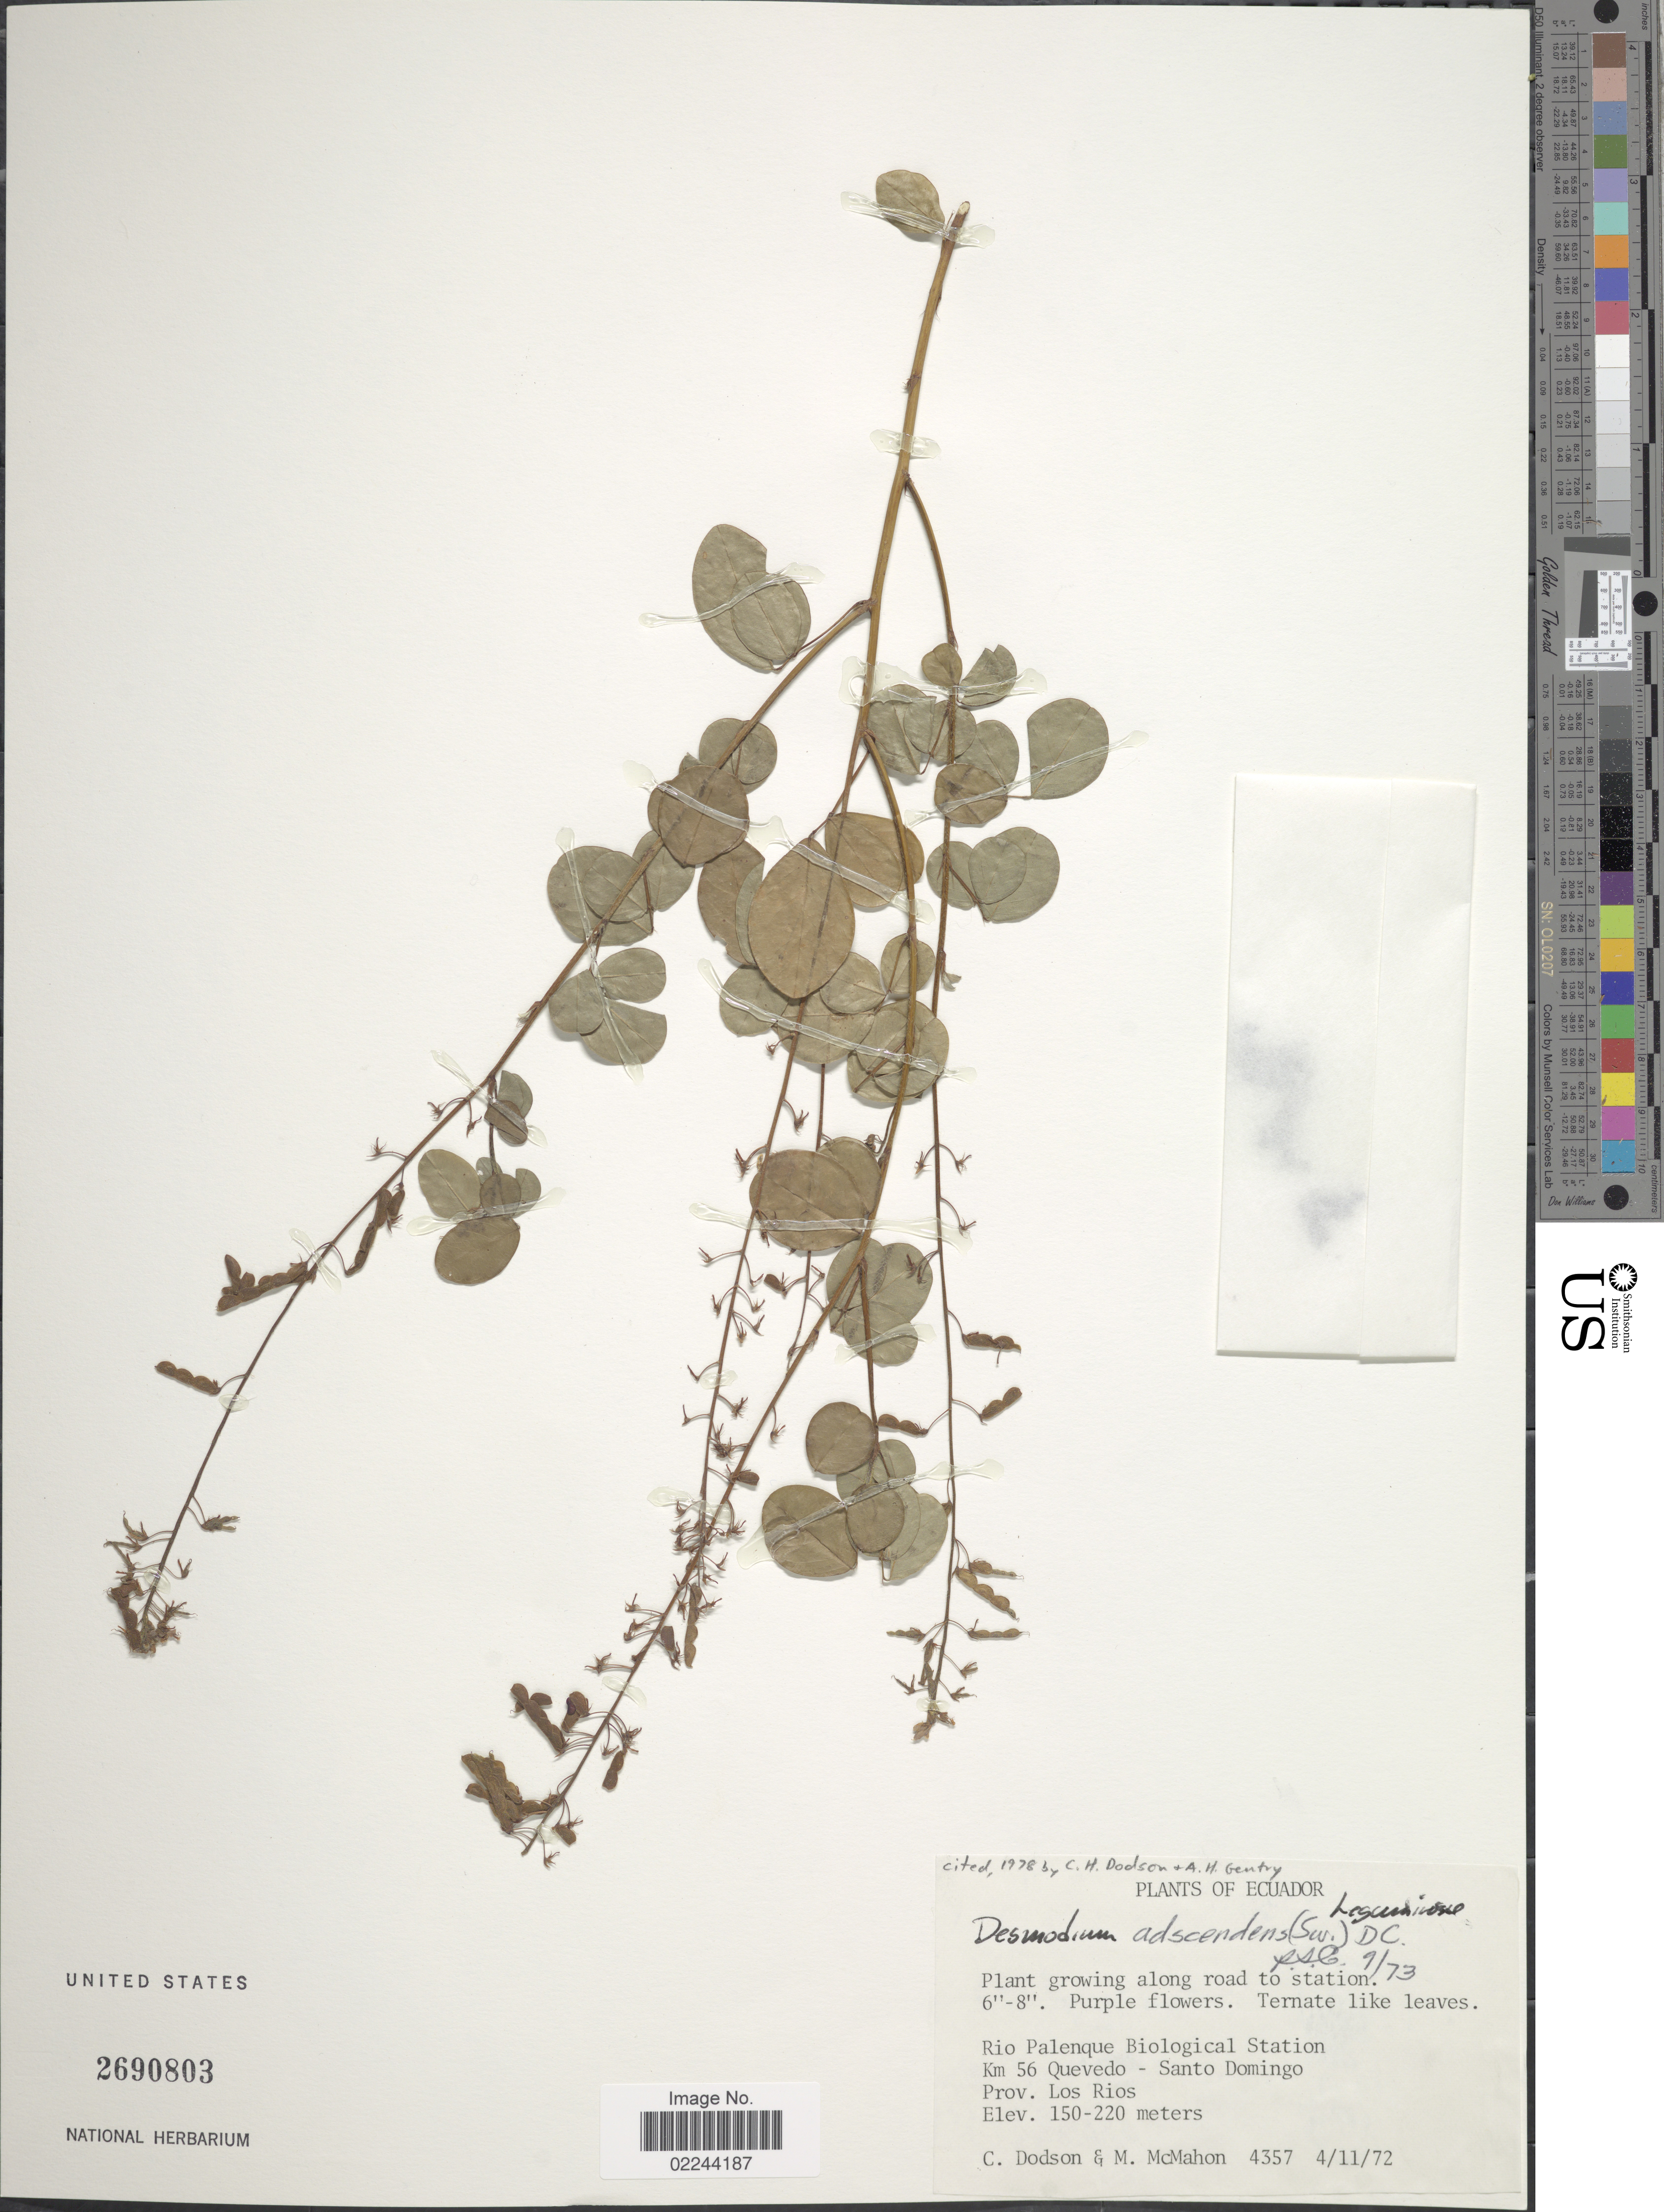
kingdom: Plantae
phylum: Tracheophyta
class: Magnoliopsida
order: Fabales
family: Fabaceae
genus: Grona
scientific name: Grona adscendens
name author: (Sw.) H. Ohashi & K. Ohashi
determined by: Strong, Mark T., (BOT), Smithsonian Institution - National Museum of Natural History (UNITED STATES)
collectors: C. Dodson & M. McMahon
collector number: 4357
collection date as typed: Transcribed d/m/y: 4/11/72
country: Ecuador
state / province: Los Ríos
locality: Rio Palenque Biological Station Km 56 Quevedo - Santo Domingo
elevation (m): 150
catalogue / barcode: US 2690803